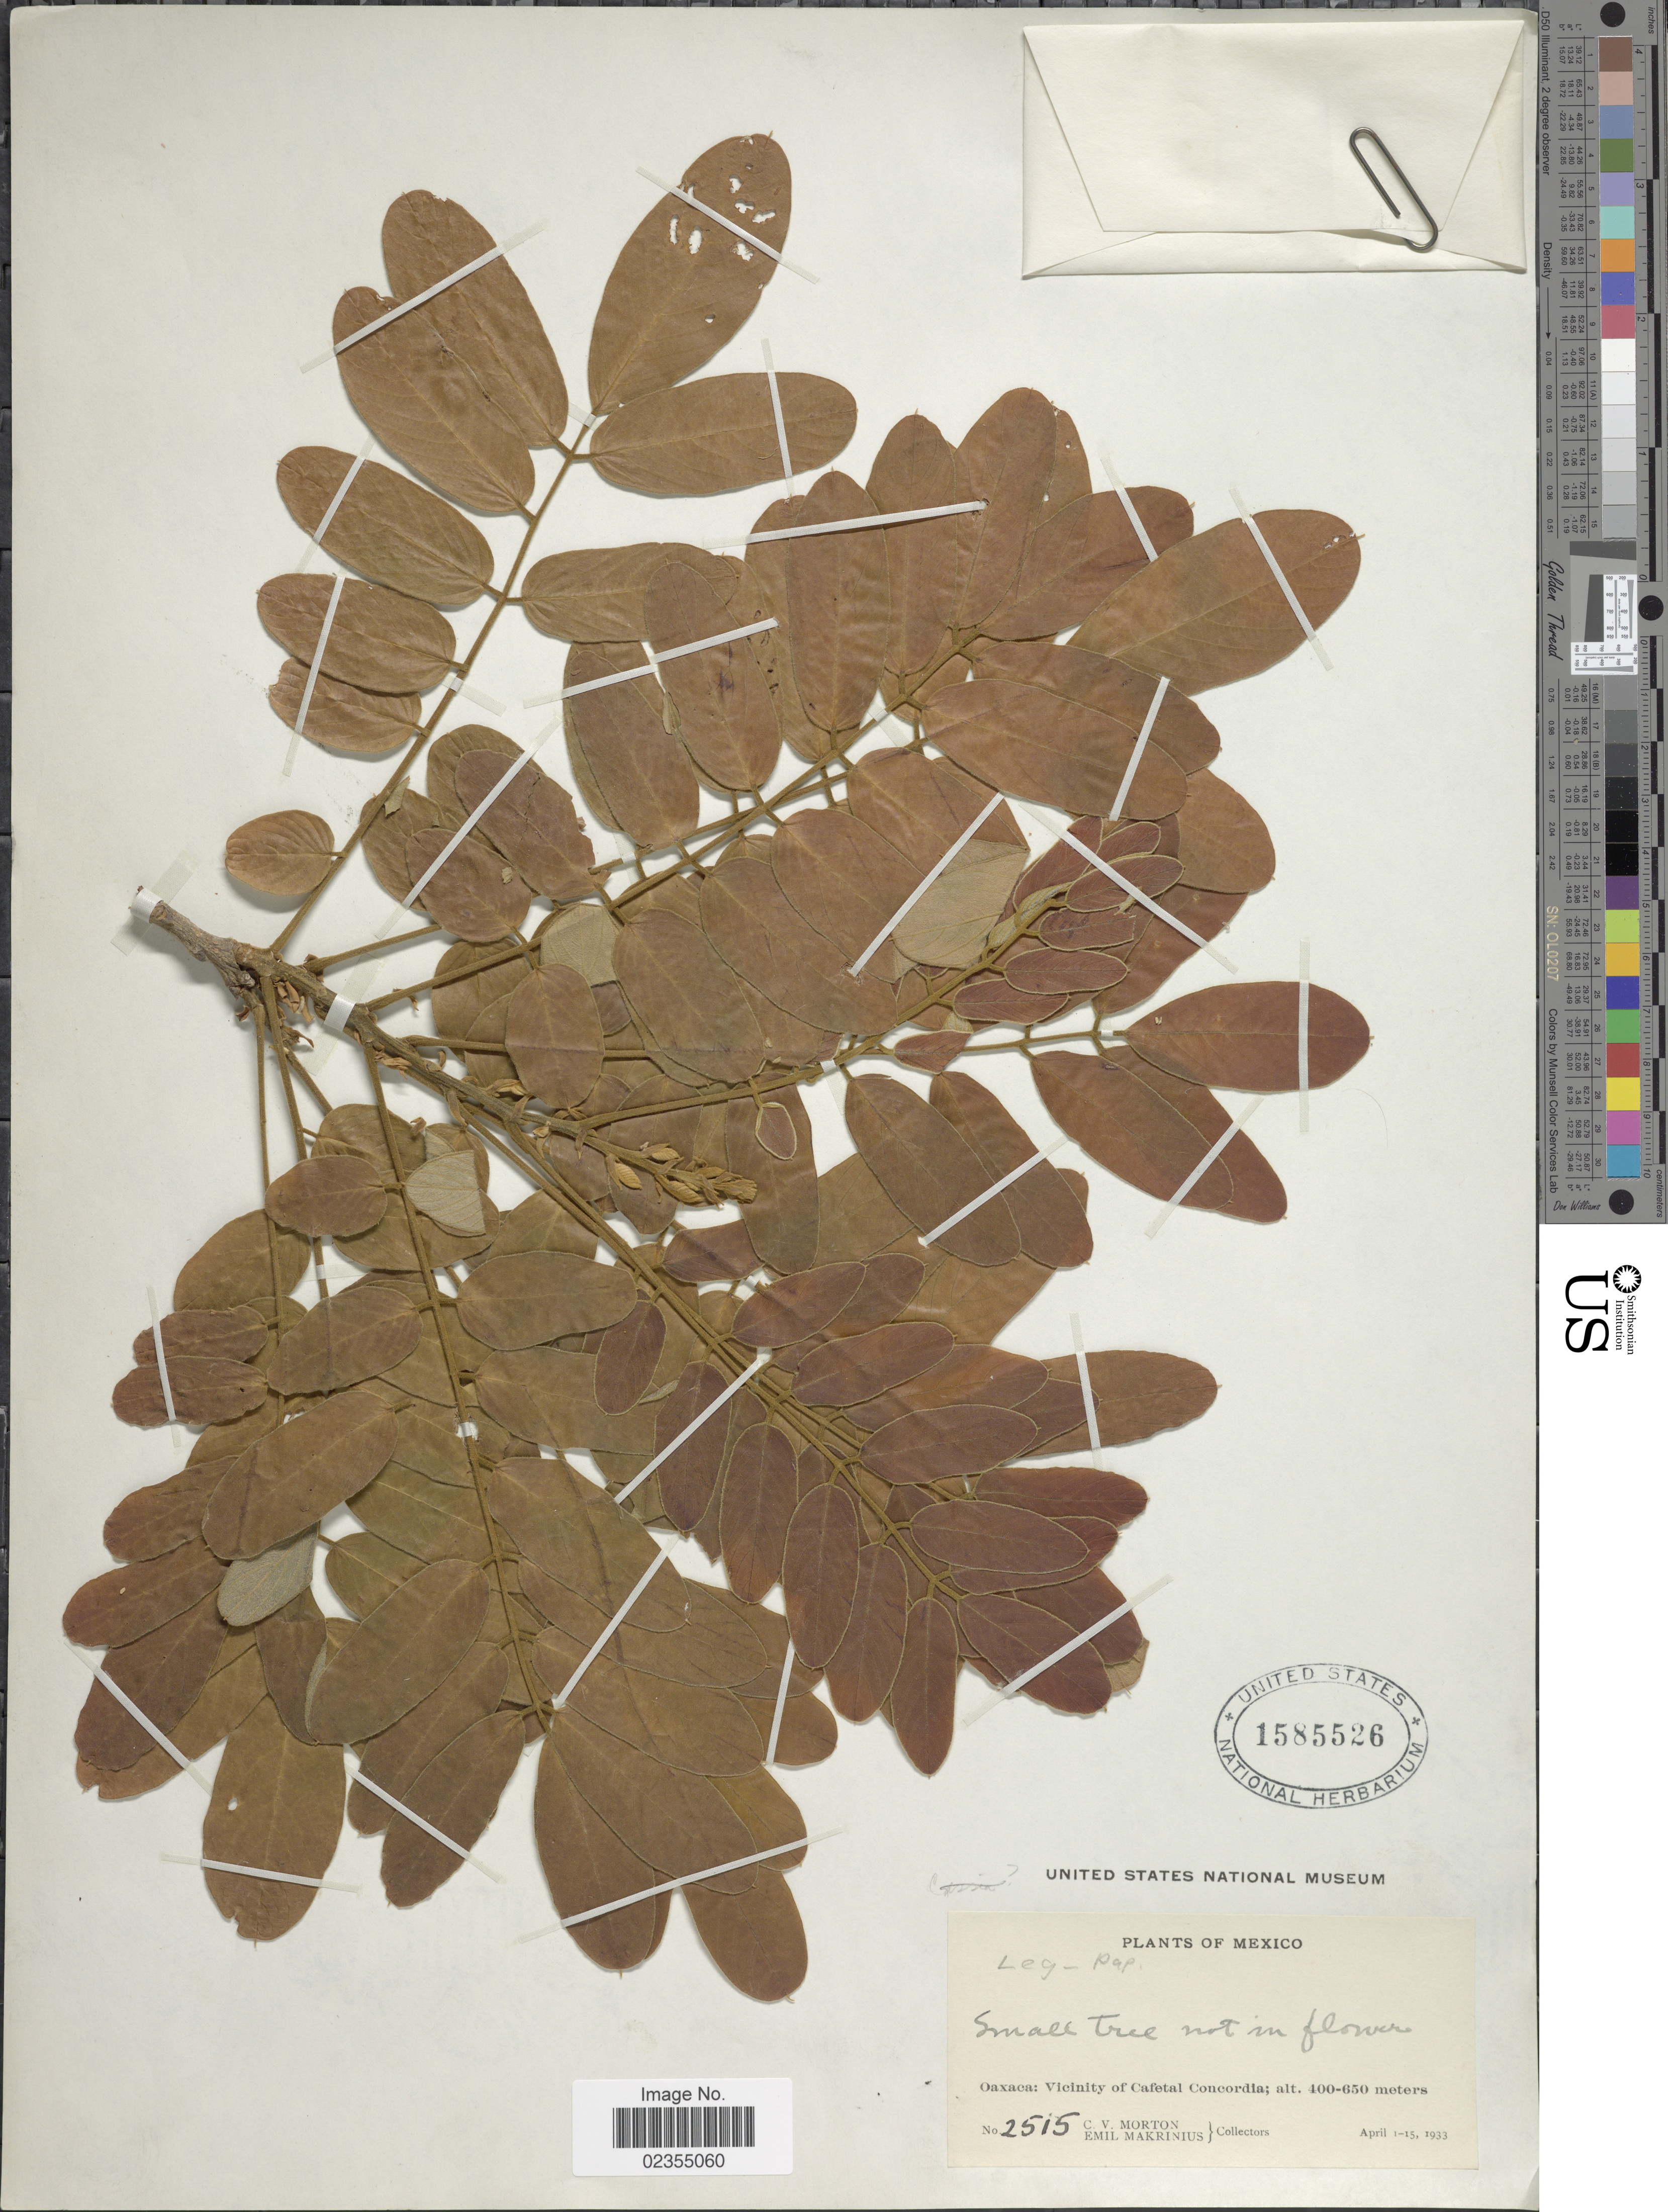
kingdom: Plantae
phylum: Tracheophyta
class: Magnoliopsida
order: Fabales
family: Fabaceae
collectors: C. V. Morton & E. Makrinius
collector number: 2515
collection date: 1933-04-01/1933-04-15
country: Mexico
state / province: Oaxaca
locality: Vicinity of Cafetal Concordia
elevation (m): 400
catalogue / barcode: US 1585526